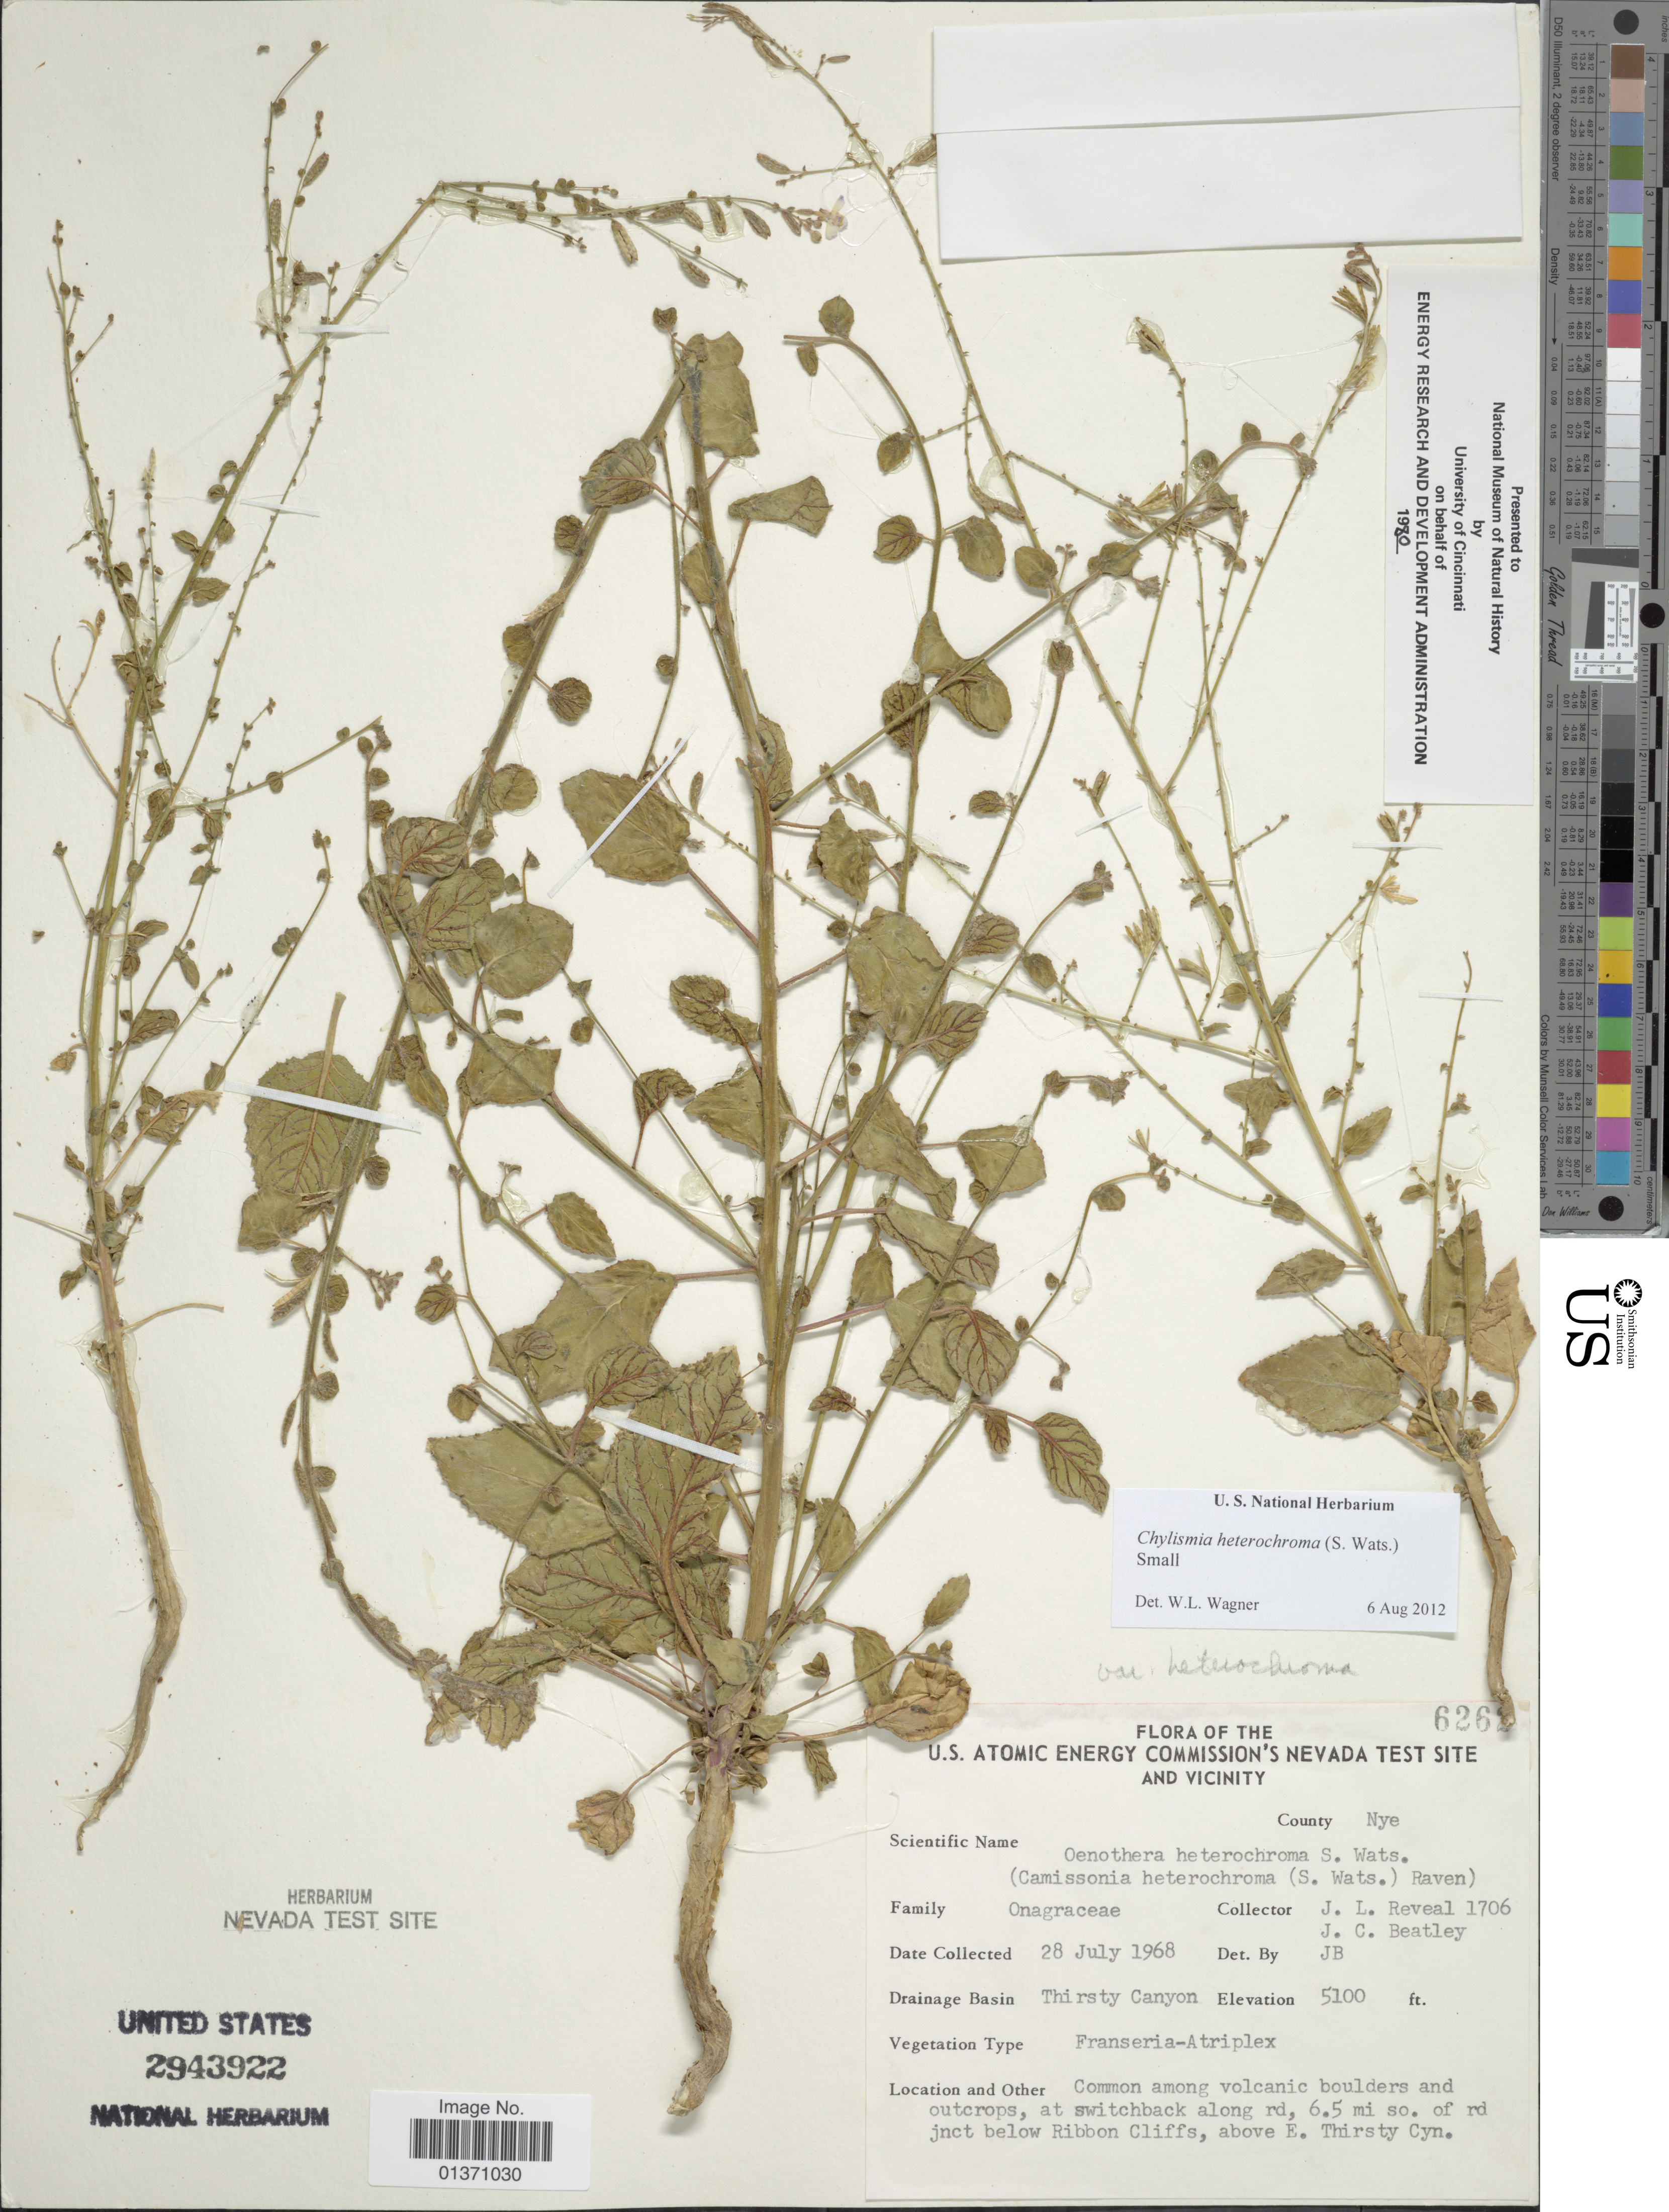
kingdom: Plantae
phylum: Tracheophyta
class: Magnoliopsida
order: Myrtales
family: Onagraceae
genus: Chylismia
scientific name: Chylismia heterochroma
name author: (S. Watson) Small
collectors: J. L. Reveal & J. C. Beatley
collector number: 6262*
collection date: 1968-07-28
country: United States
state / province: Nevada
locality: U. S. Atomic Energy Commission's Nevada Test Site and Vicinity, Thirsty Canyon, common among volcanic boulders and outcrops, at switchback along rd, 6.5 mi so. of rd jnct below Ribbon Cliffs, above E. Thirsty Cyn, County Nye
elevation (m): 1554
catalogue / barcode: US 2943922